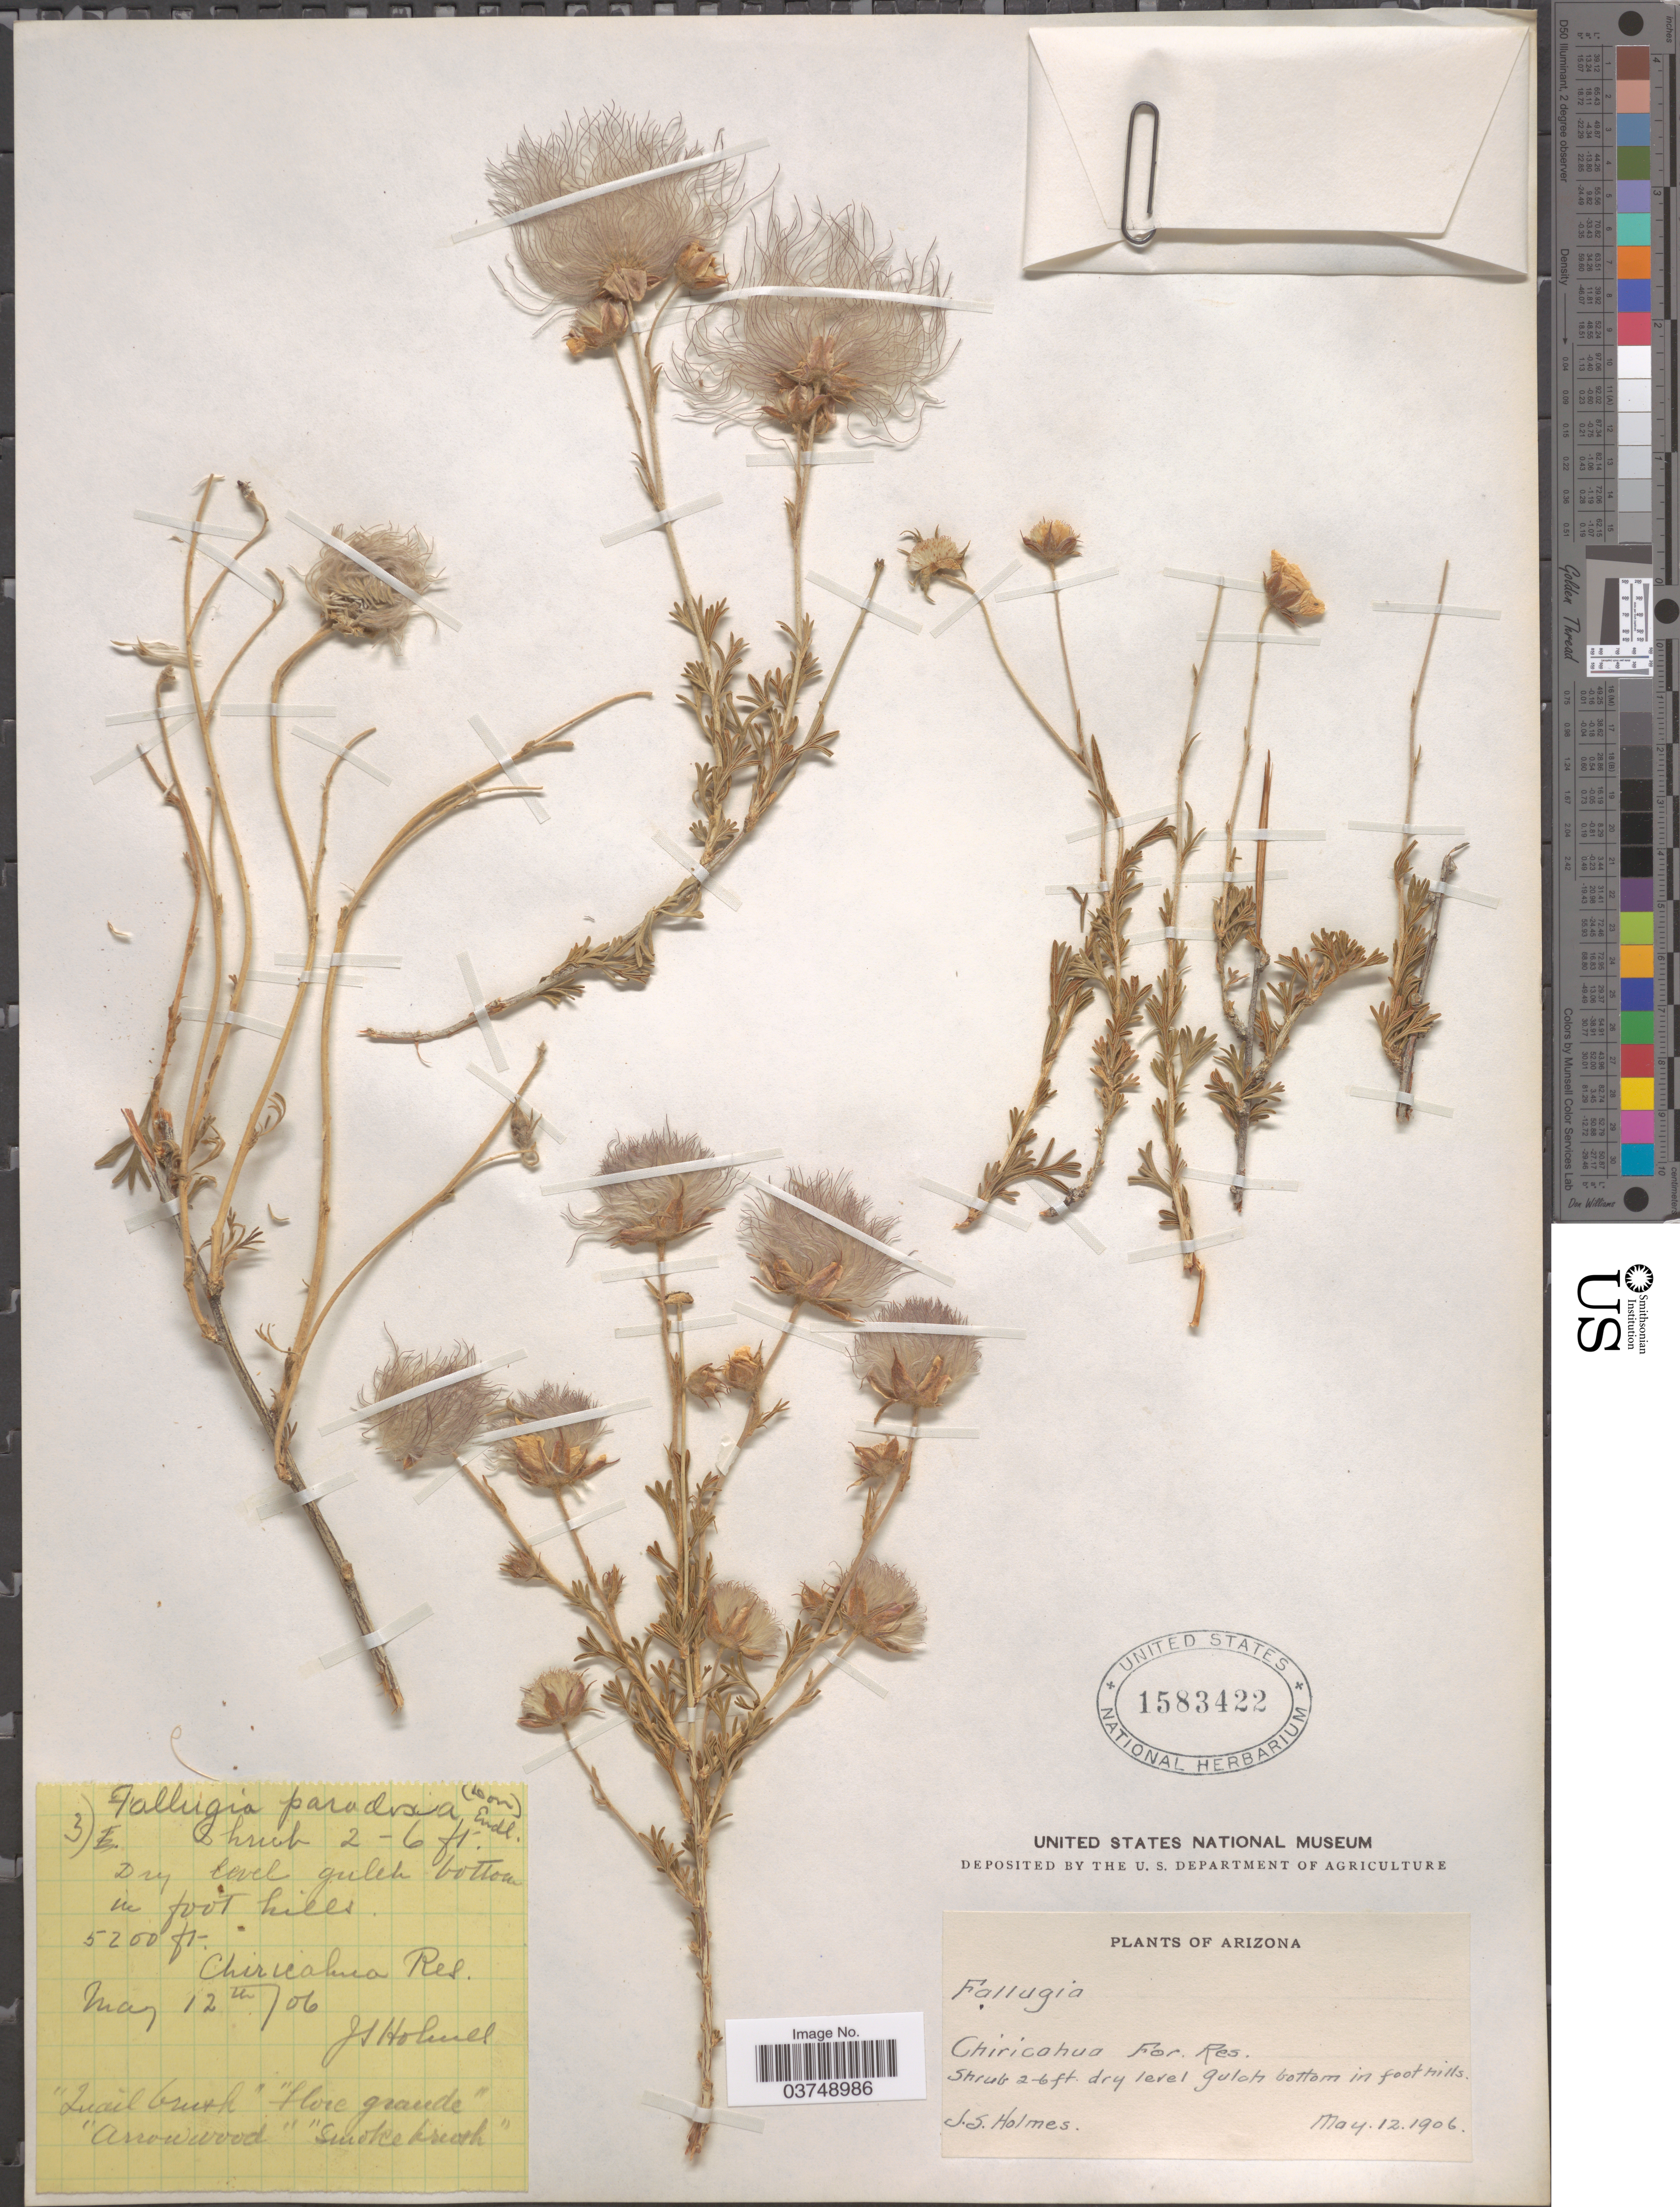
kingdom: Plantae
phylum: Tracheophyta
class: Magnoliopsida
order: Rosales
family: Rosaceae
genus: Fallugia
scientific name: Fallugia acuminata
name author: (Wooton) Rydb.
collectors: J. Holmes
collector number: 3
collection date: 1906-05-12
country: United States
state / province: Arizona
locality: Chiricahua For. Res.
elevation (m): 1585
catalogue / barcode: US 1583422